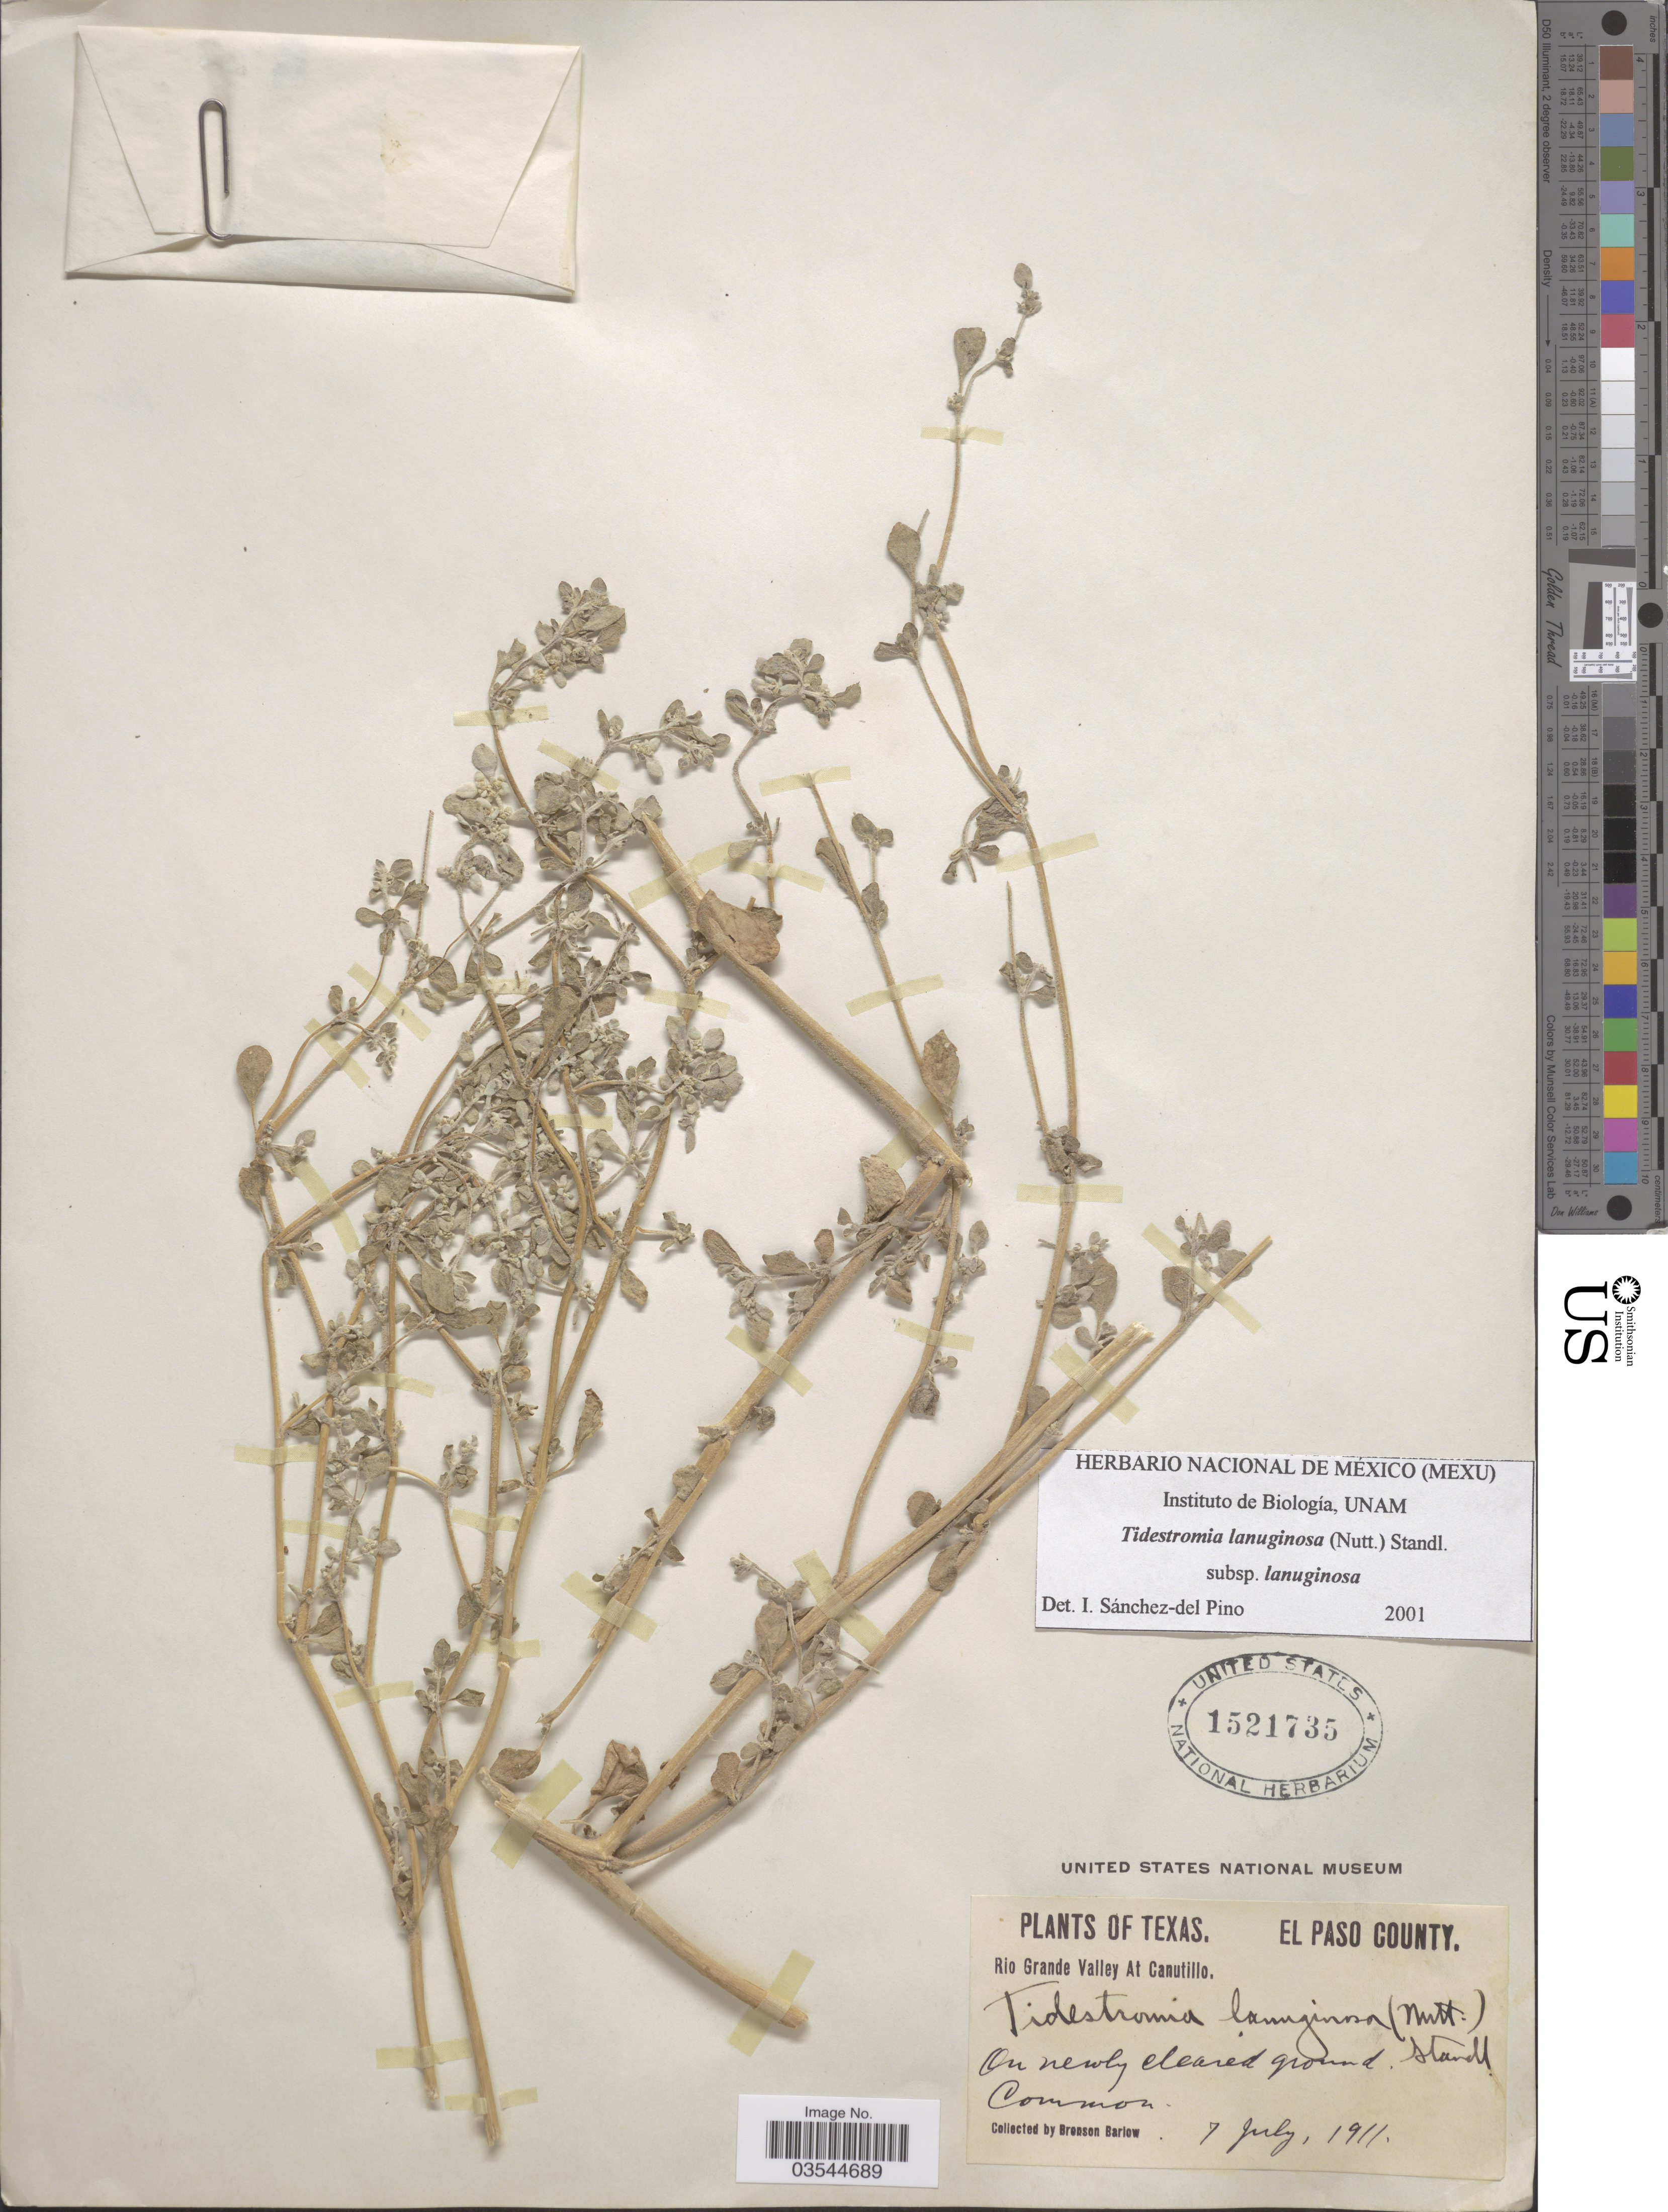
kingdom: Plantae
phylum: Tracheophyta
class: Magnoliopsida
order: Caryophyllales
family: Amaranthaceae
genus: Tidestromia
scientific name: Tidestromia lanuginosa subsp. lanuginosa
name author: (Nutt.) Standl.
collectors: Barlow, B.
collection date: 1911-07-07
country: United States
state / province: Texas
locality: El Paso County. Rio Grande Valley at Canutillo. On newly cleared ground.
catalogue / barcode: US 1521735